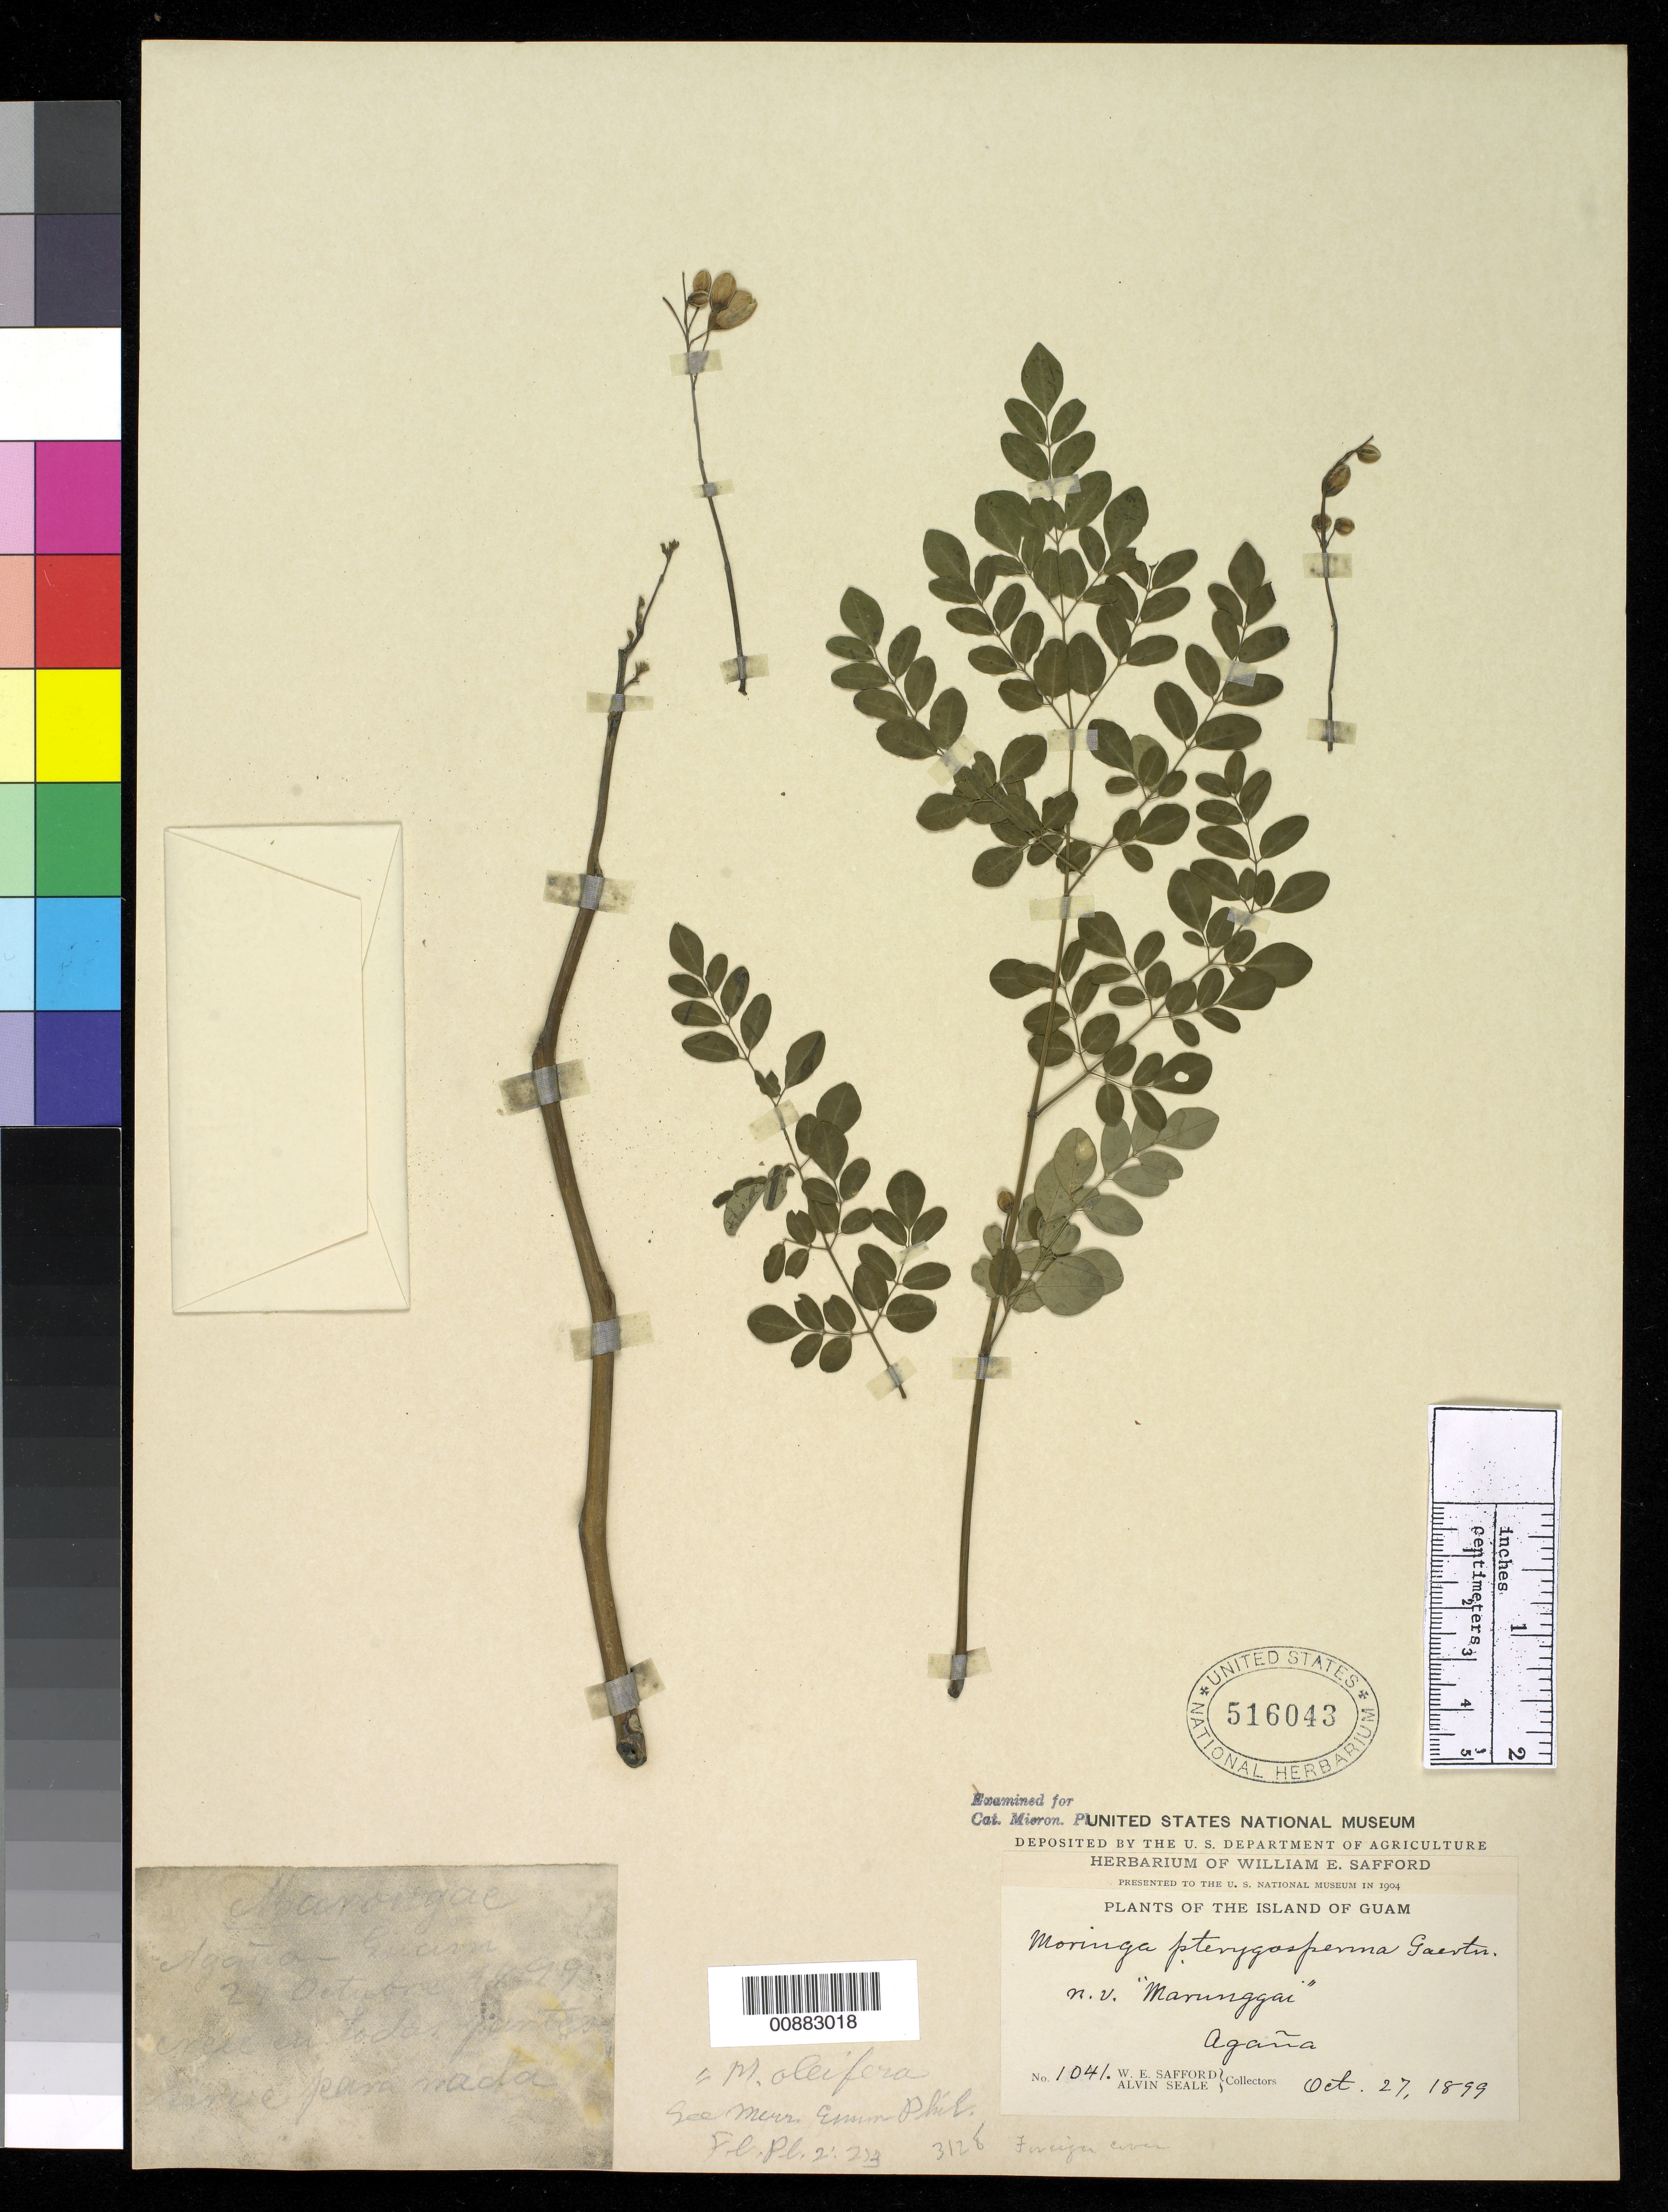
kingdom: Plantae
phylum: Tracheophyta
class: Magnoliopsida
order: Brassicales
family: Moringaceae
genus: Moringa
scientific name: Moringa pterygosperma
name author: Gaertn.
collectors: W. E. Safford & A. Seale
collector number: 1041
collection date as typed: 27 Oct 1899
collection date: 1899-10-27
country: Guam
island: Guam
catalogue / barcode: US 516043